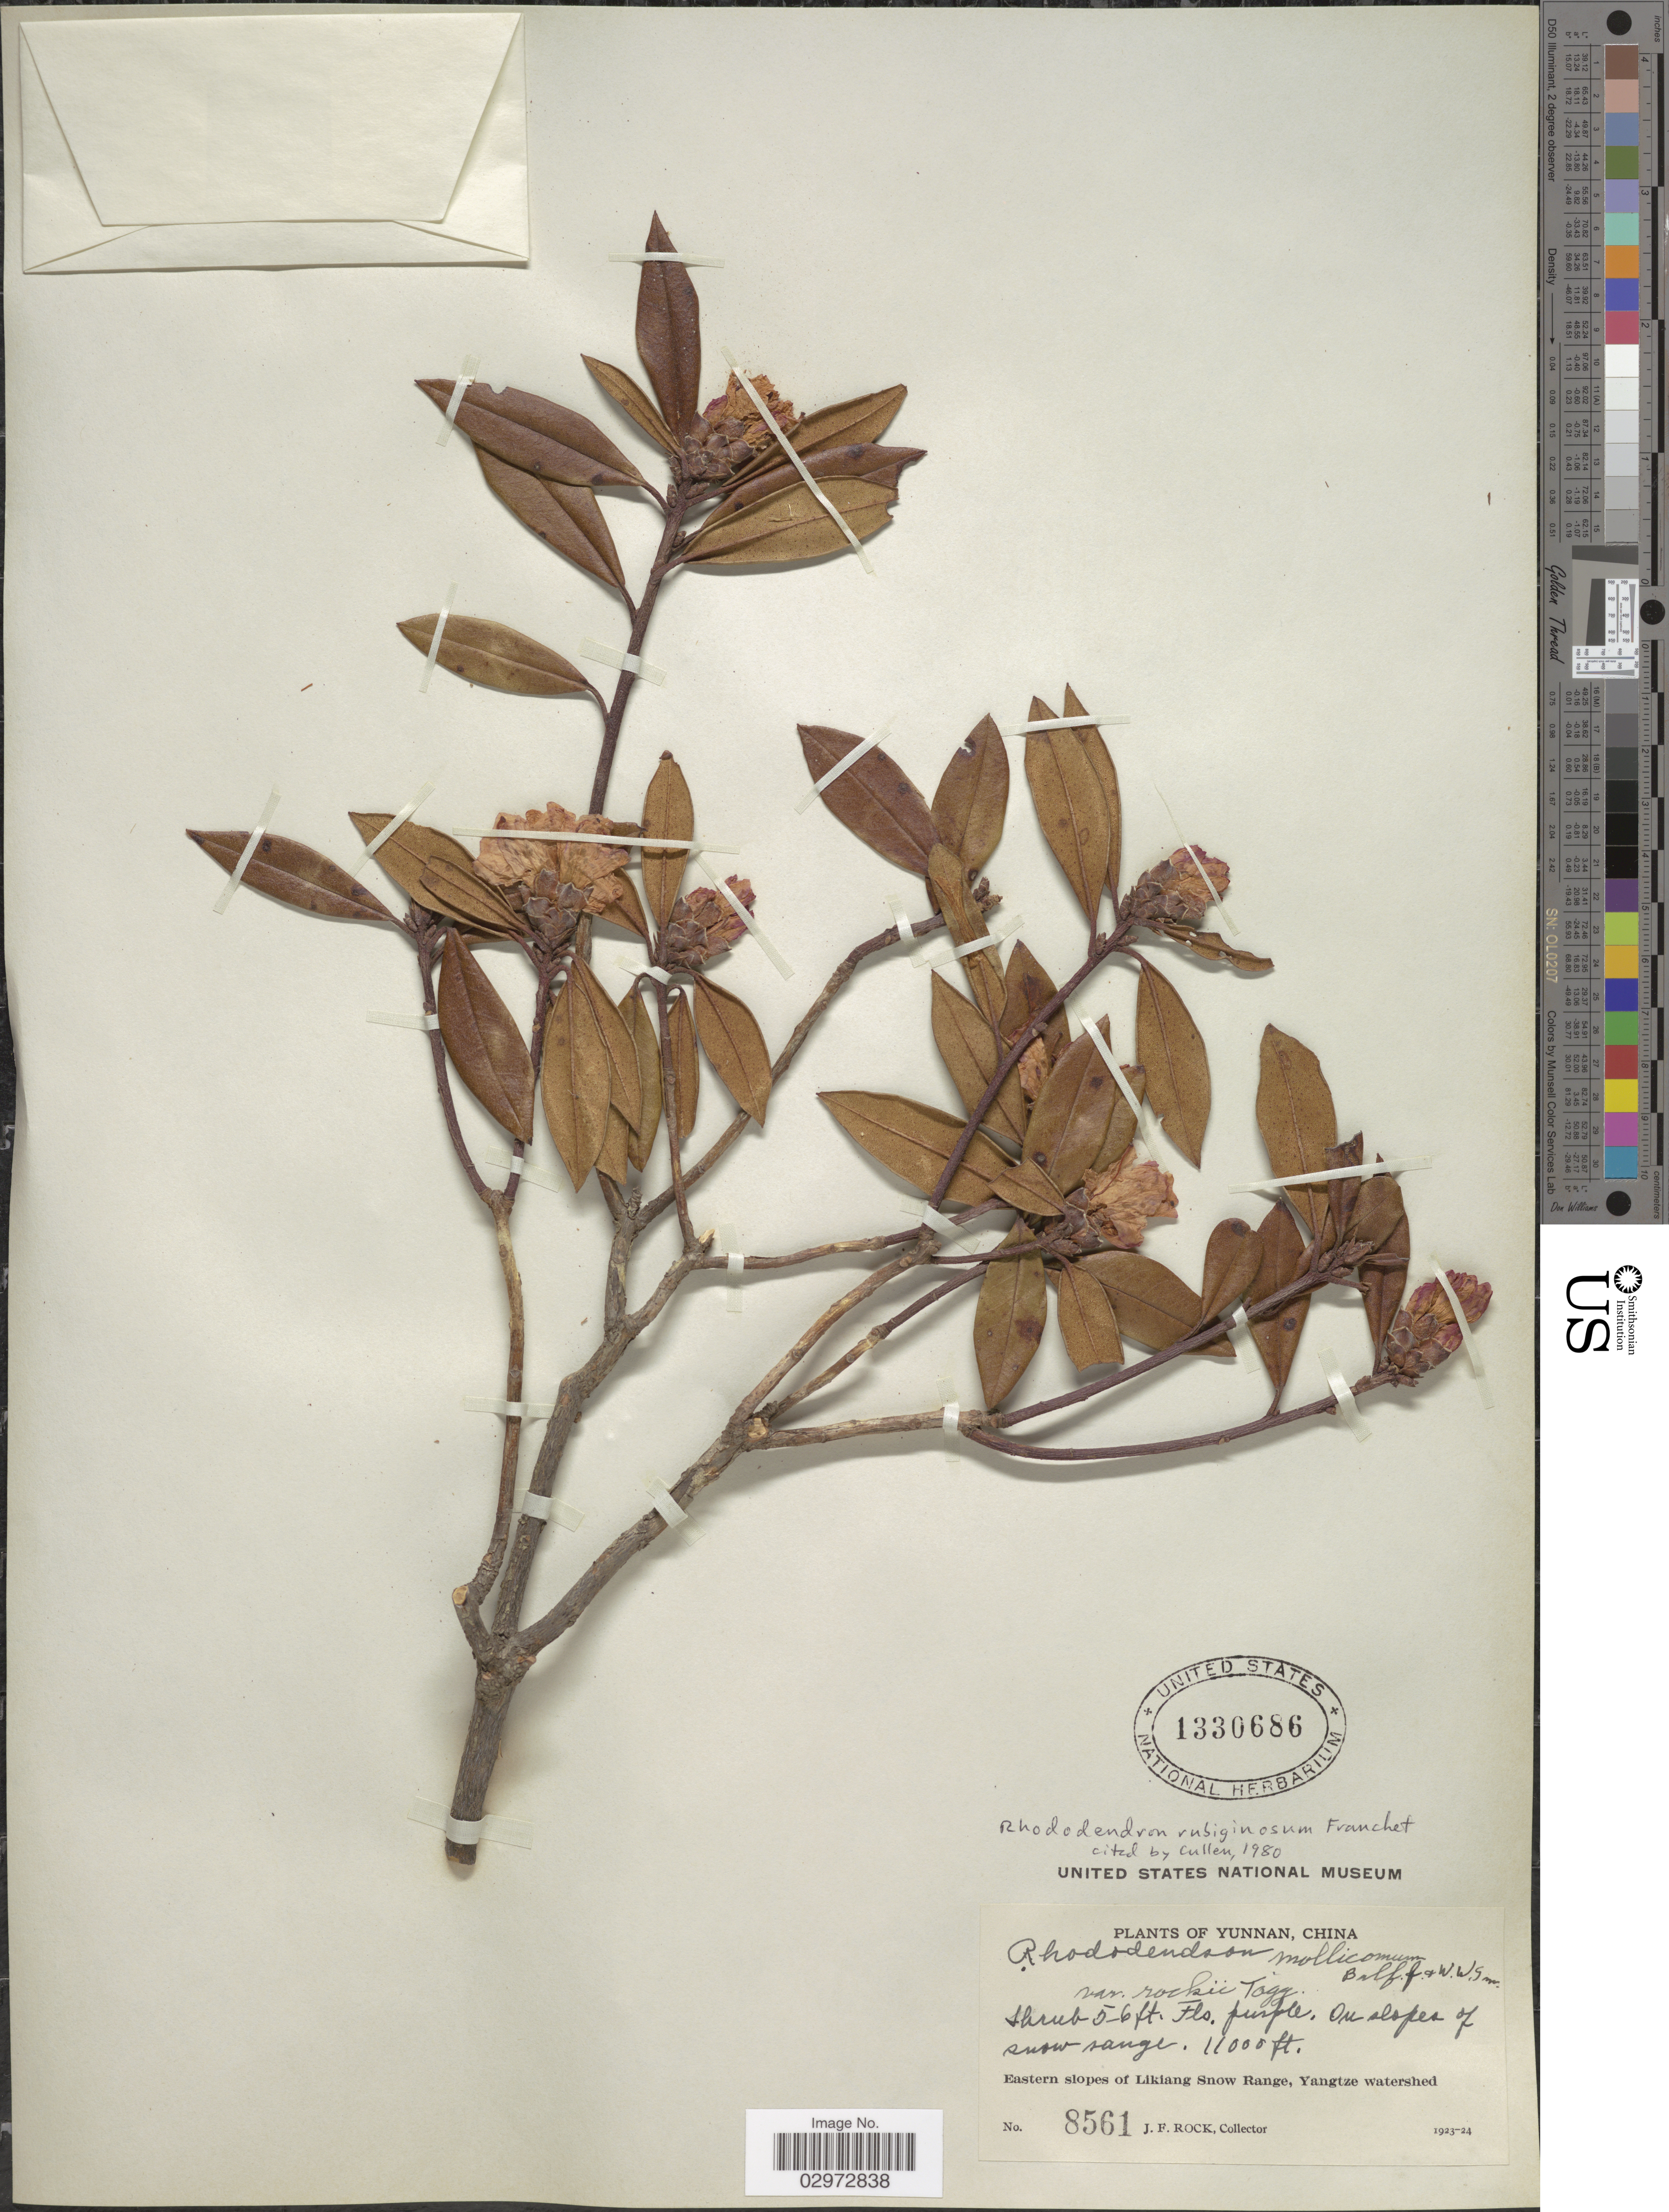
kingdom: Plantae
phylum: Tracheophyta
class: Magnoliopsida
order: Ericales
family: Ericaceae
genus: Rhododendron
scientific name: Rhododendron rubiginosum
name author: Franch.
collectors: J. Rock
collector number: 8561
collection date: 1923/1924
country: China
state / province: Yunnan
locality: On slopes of snow range. Eastern slopes of Likiang Snow Range, Yangtze watershed.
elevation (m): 3353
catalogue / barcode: US 1330686